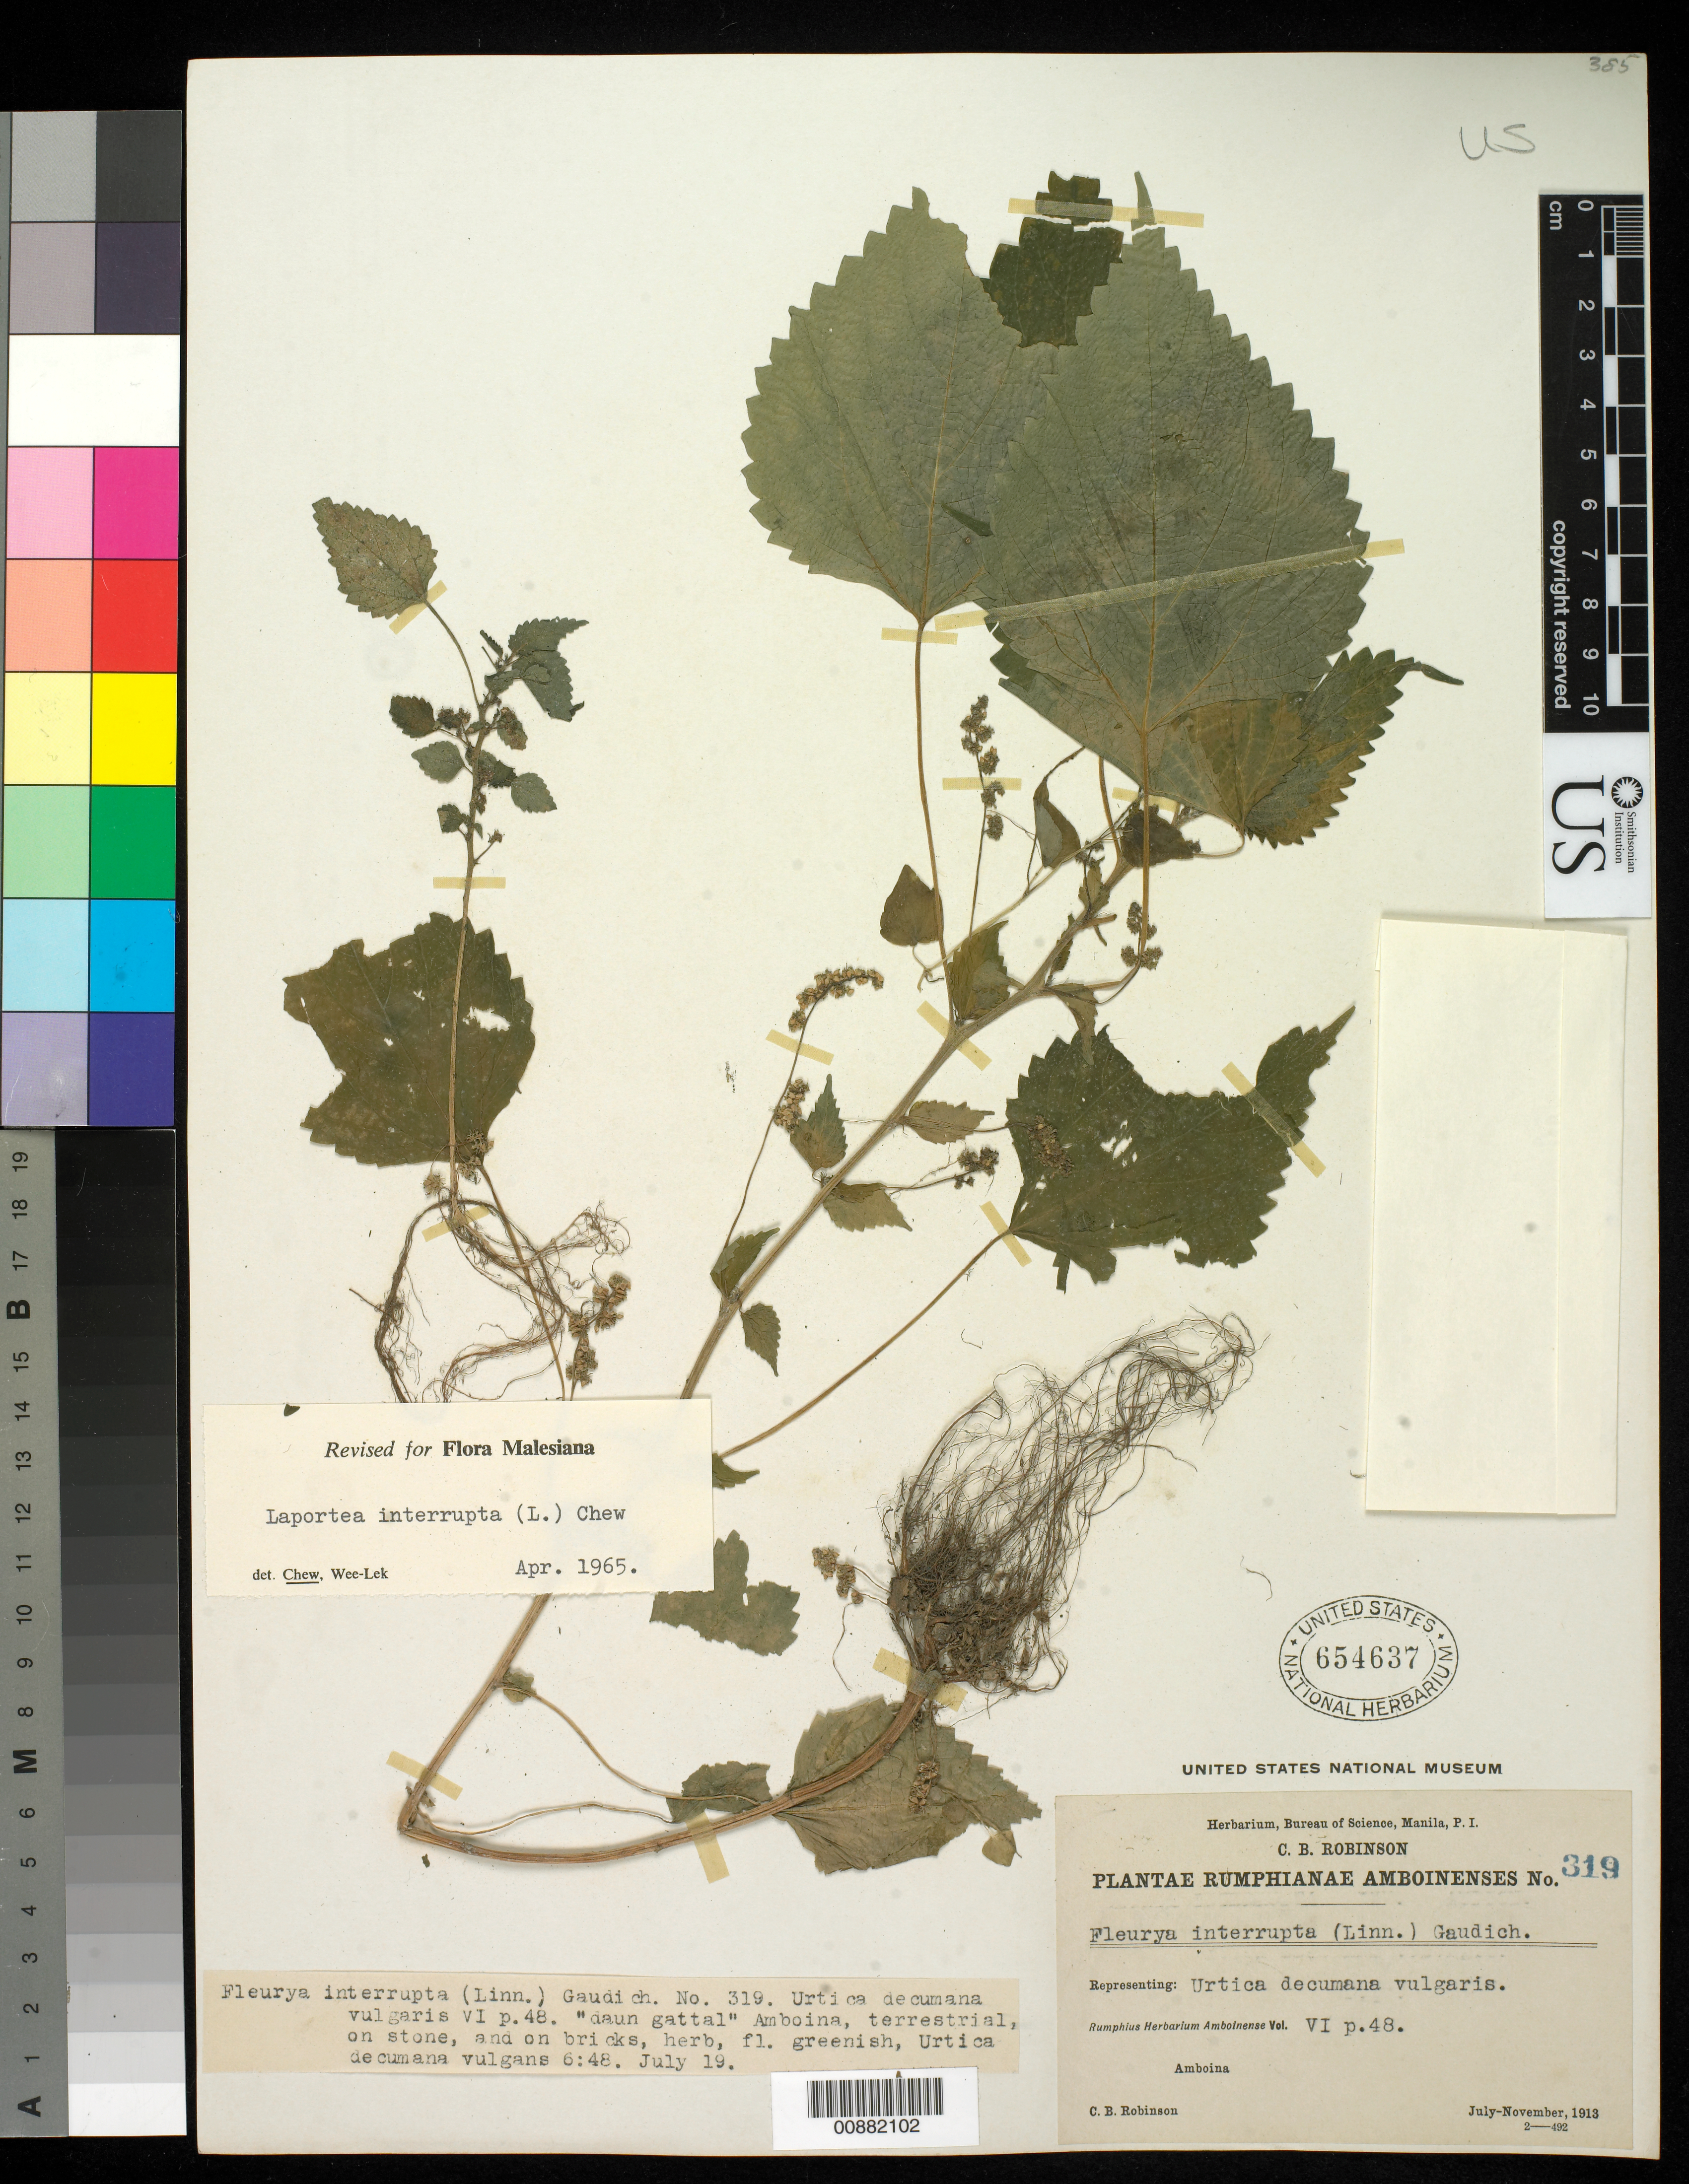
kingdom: Plantae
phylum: Tracheophyta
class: Magnoliopsida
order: Rosales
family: Urticaceae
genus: Laportea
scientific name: Laportea interrupta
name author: (L.) Chew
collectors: C. Robinson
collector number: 319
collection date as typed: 19 Jul 1913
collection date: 1913-07-19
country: Indonesia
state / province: Maluku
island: Amboina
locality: Amboina.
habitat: Terrestrial on stone and on bricks.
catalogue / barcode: US 651637